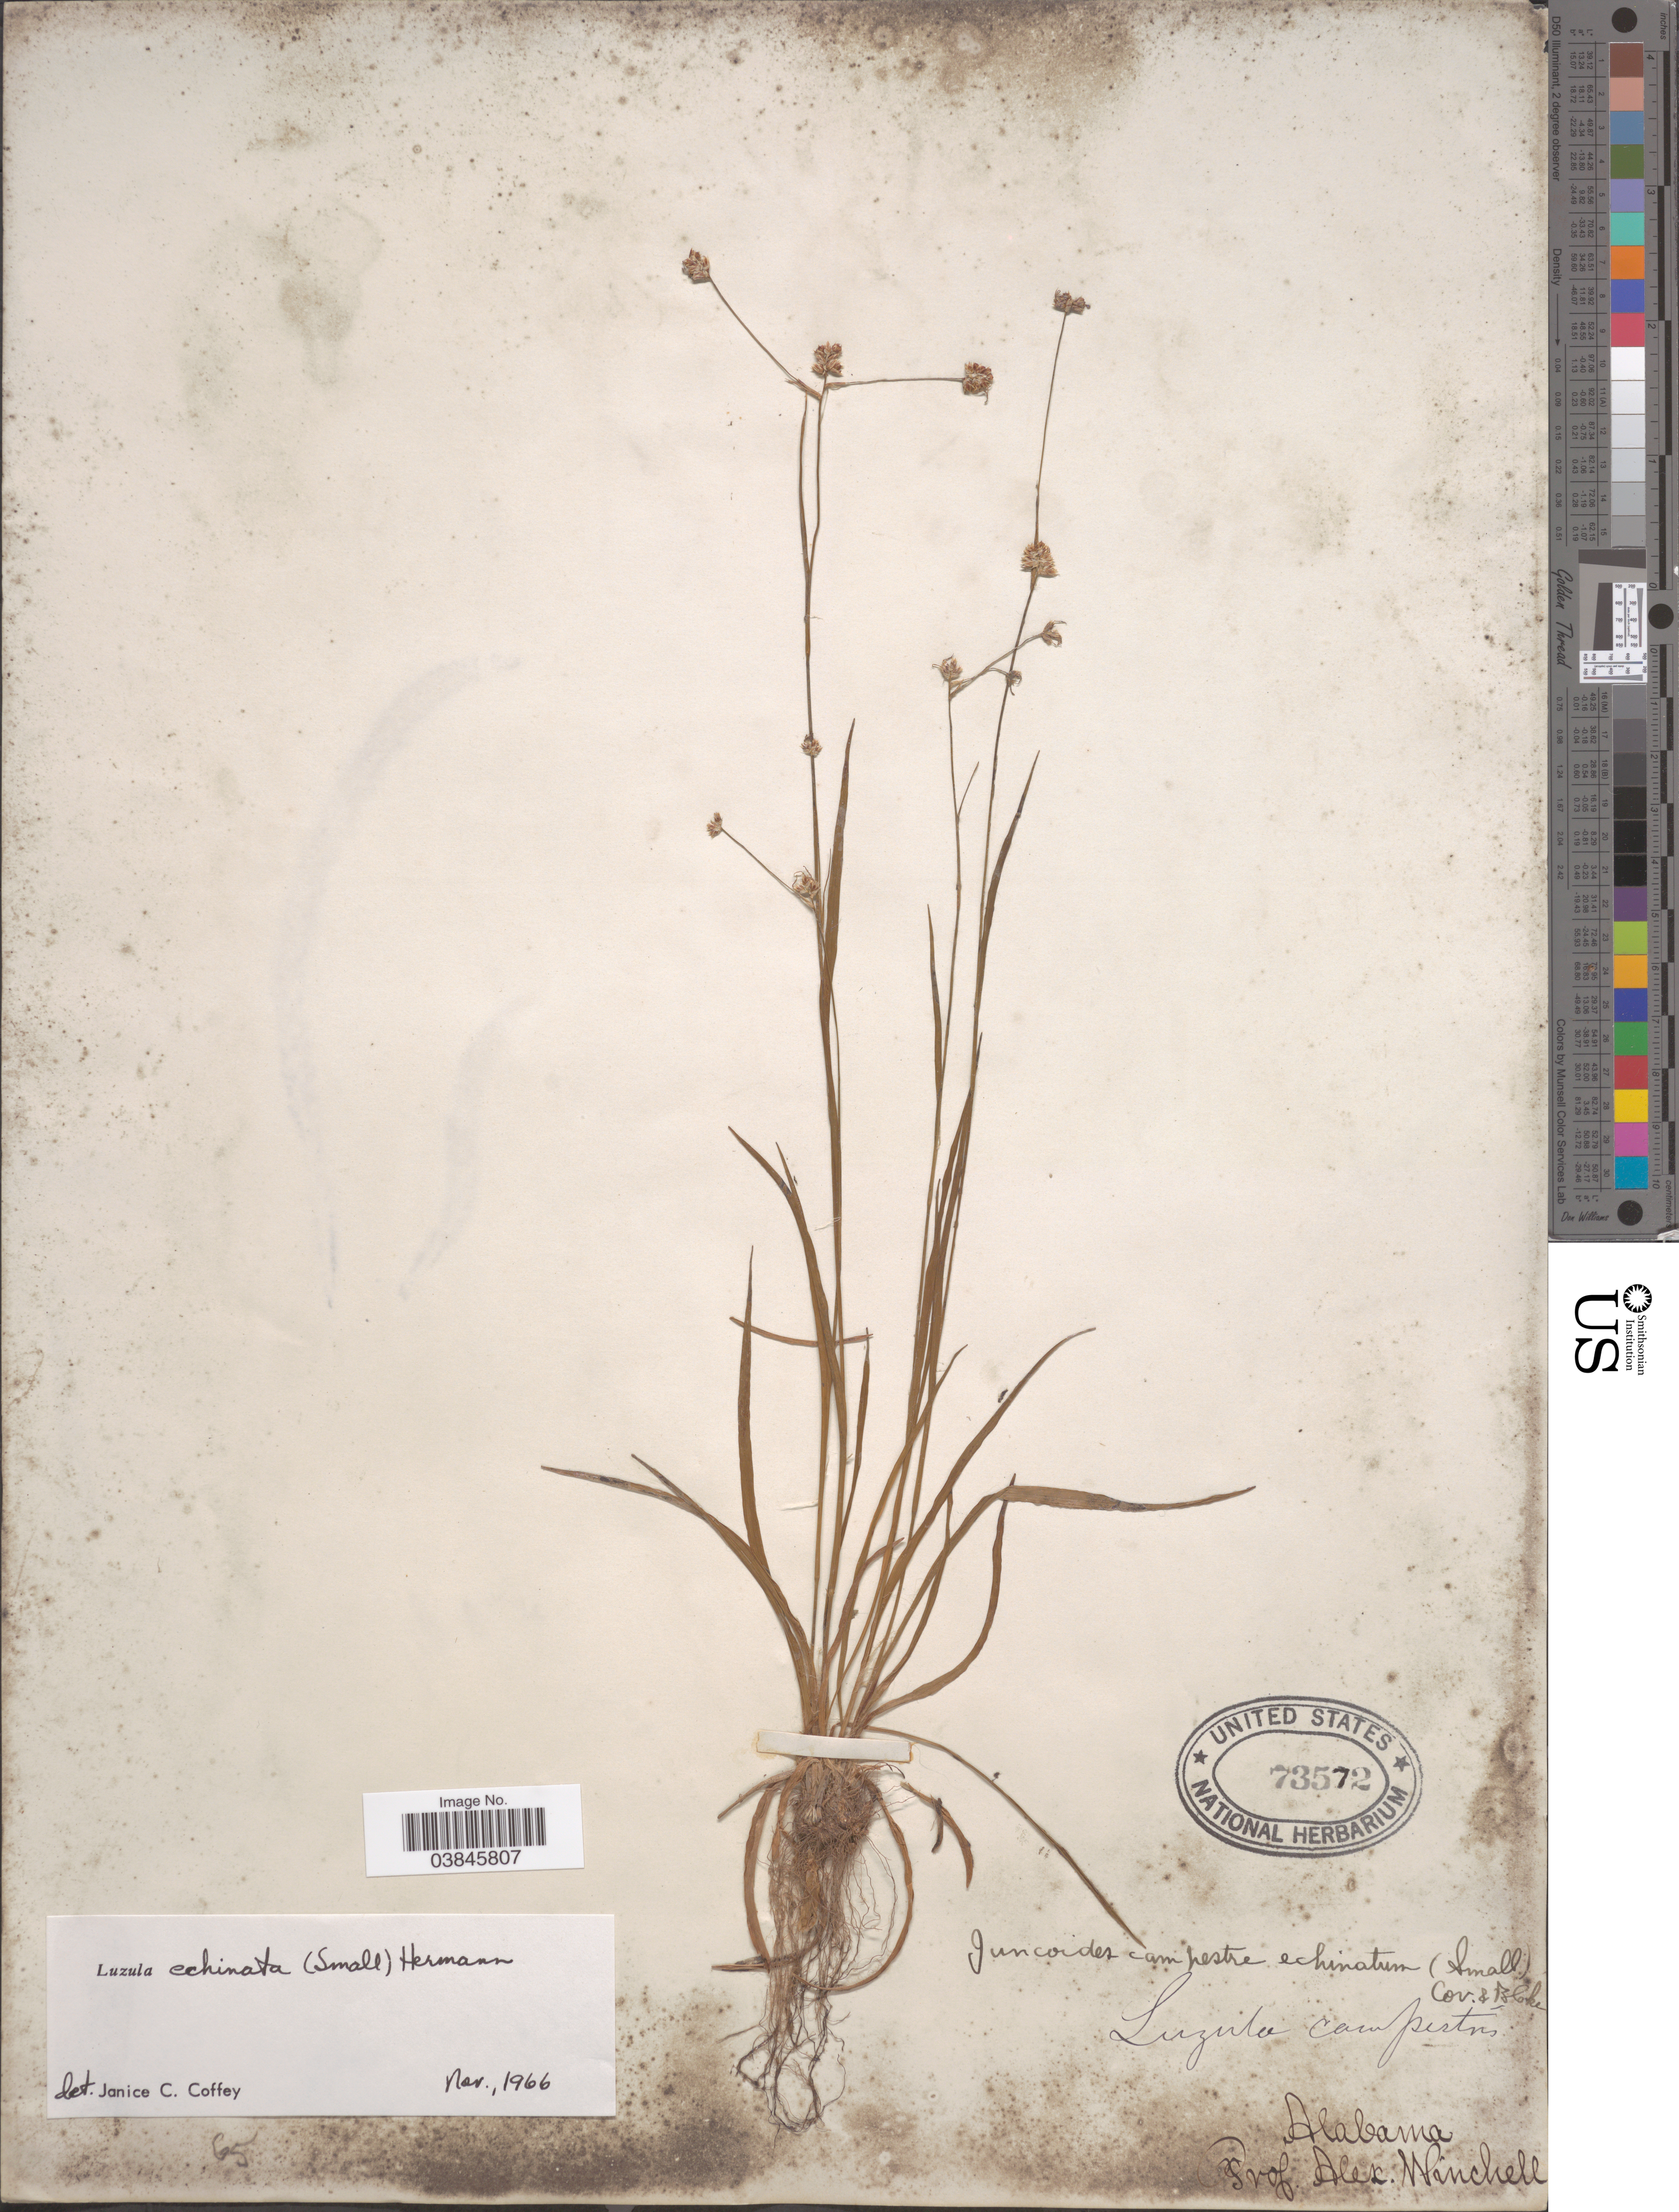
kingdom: Plantae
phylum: Tracheophyta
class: Liliopsida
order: Poales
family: Juncaceae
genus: Luzula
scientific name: Luzula echinata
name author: (Small) F.J. Herm.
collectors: A. Winchell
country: United States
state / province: Alabama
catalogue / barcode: US 73572